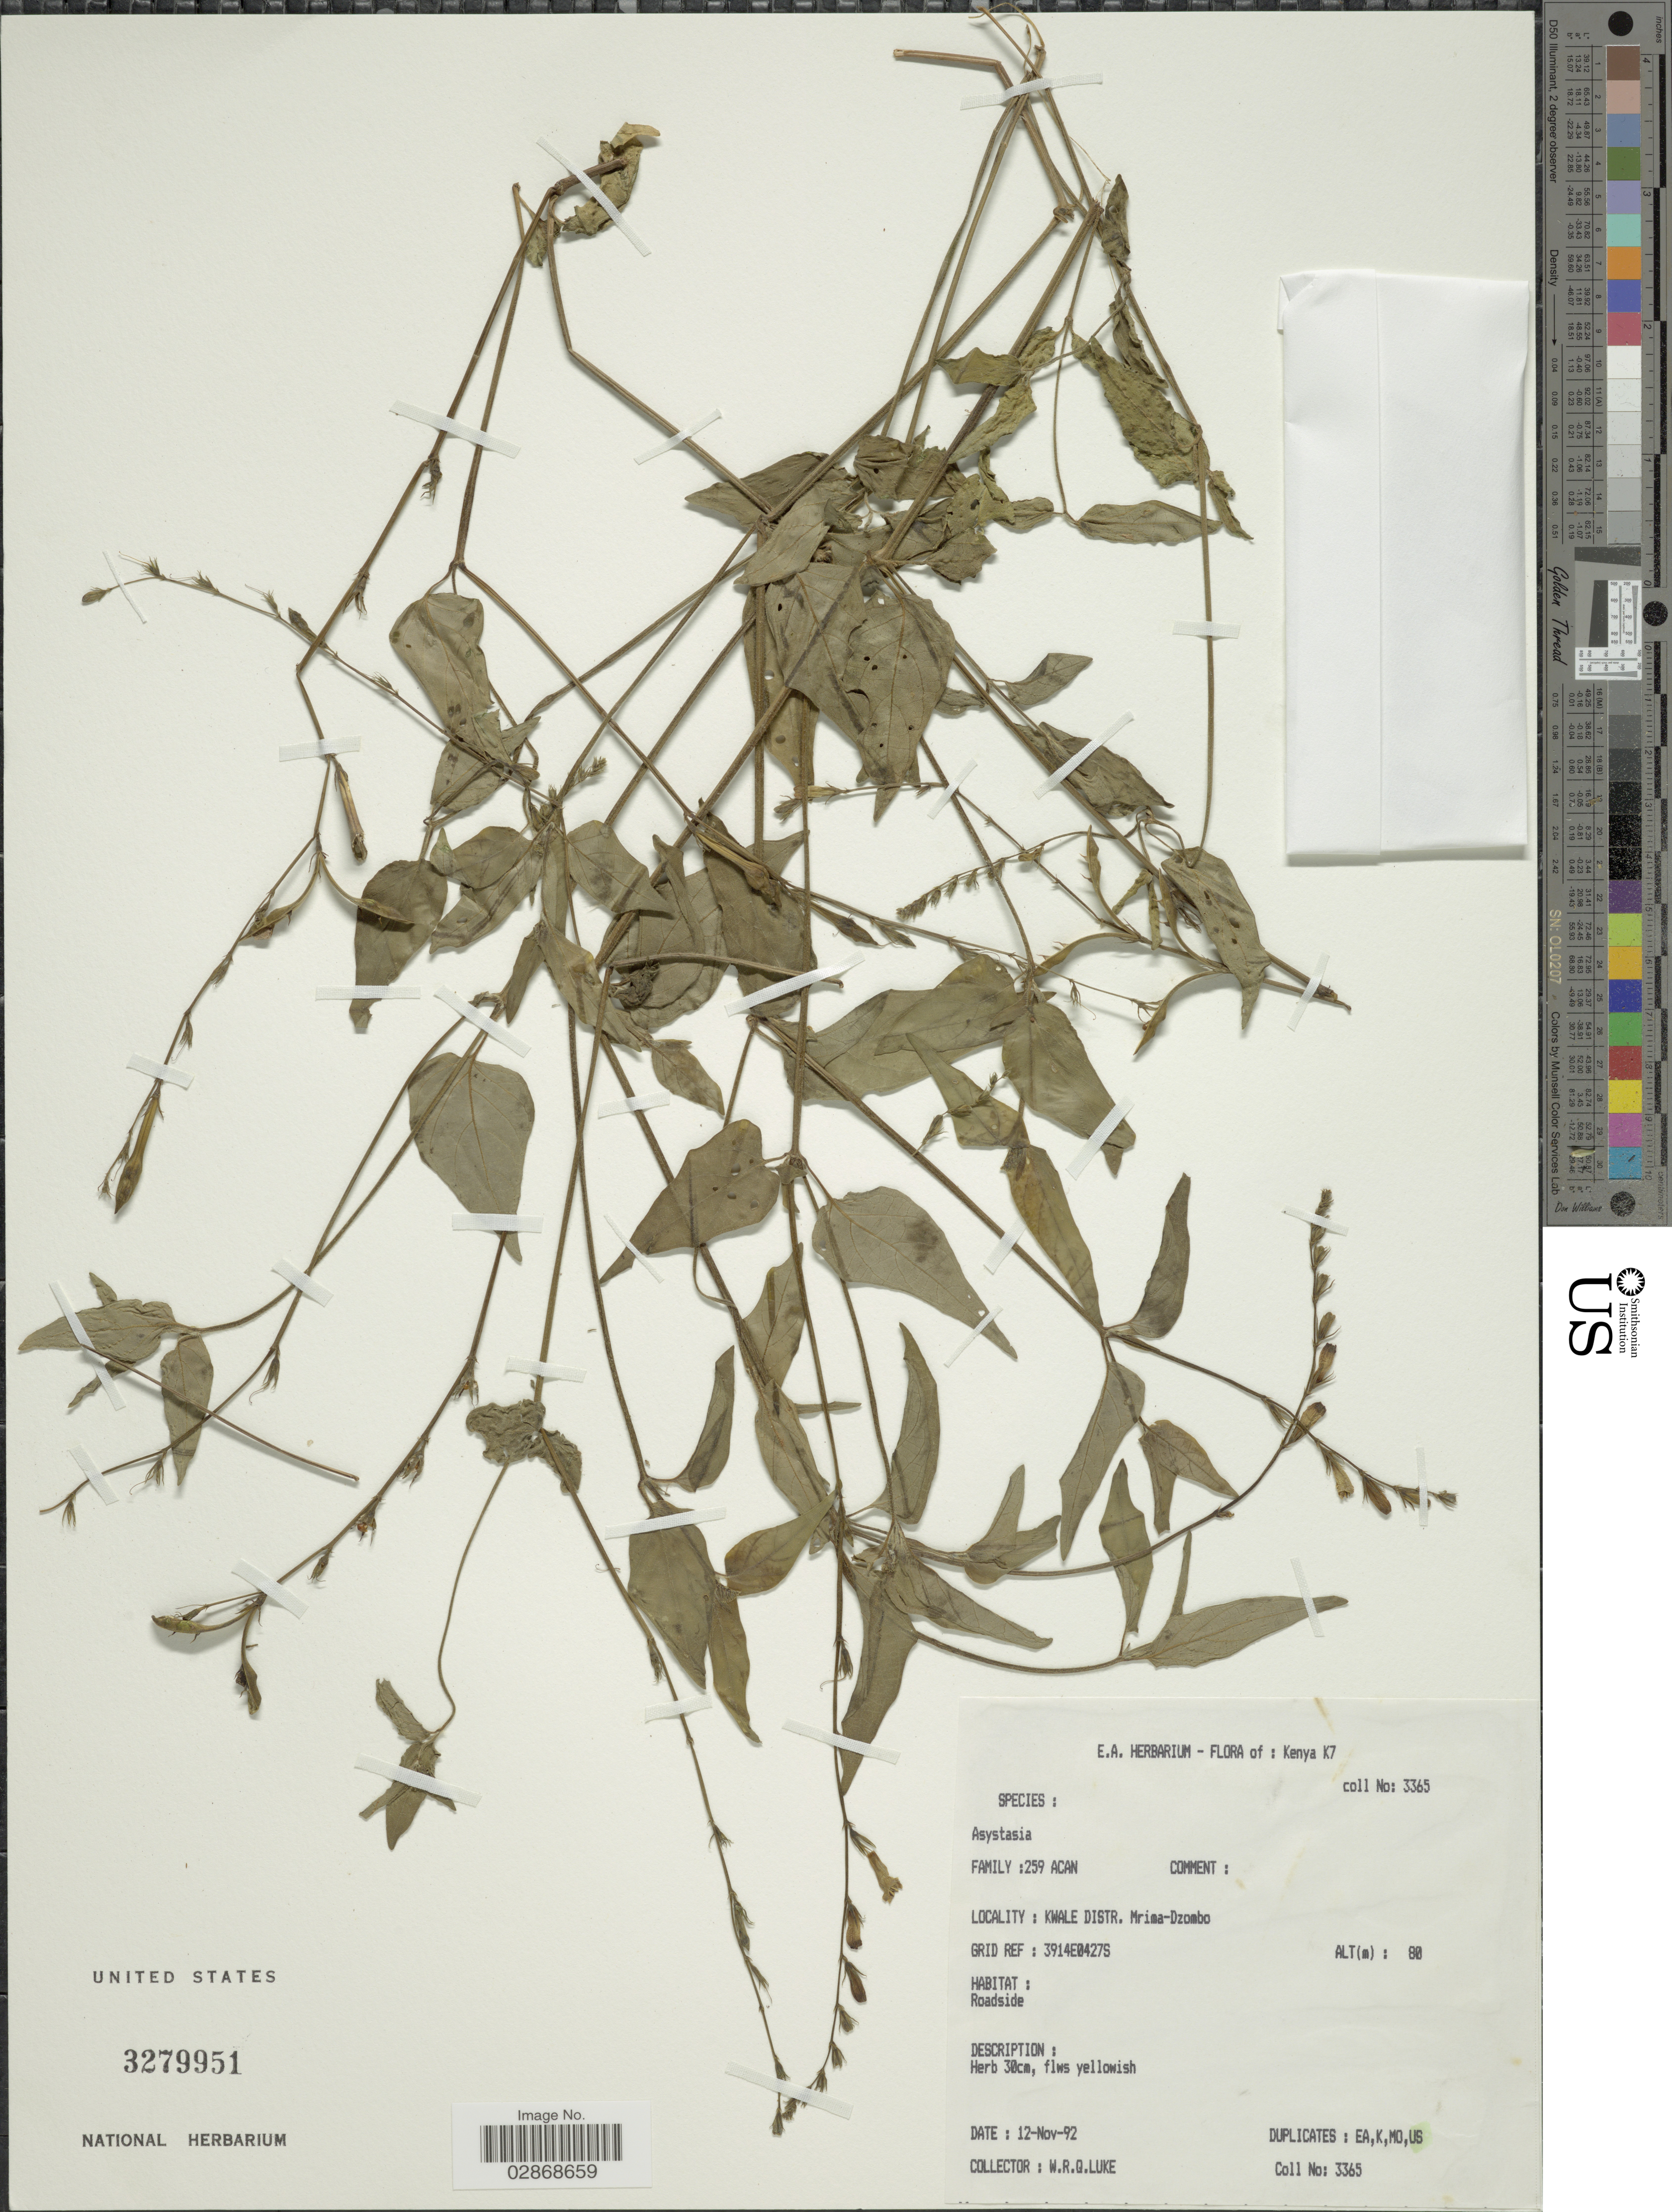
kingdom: Plantae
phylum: Tracheophyta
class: Magnoliopsida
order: Lamiales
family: Acanthaceae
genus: Asystasia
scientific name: Asystasia sp.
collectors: Q. Luke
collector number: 3365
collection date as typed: Transcribed d/m/y: 12/11/92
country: Kenya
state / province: Kwale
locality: K7. Kwale Distr. Mrima-Dzombo.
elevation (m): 80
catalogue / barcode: US 3279951